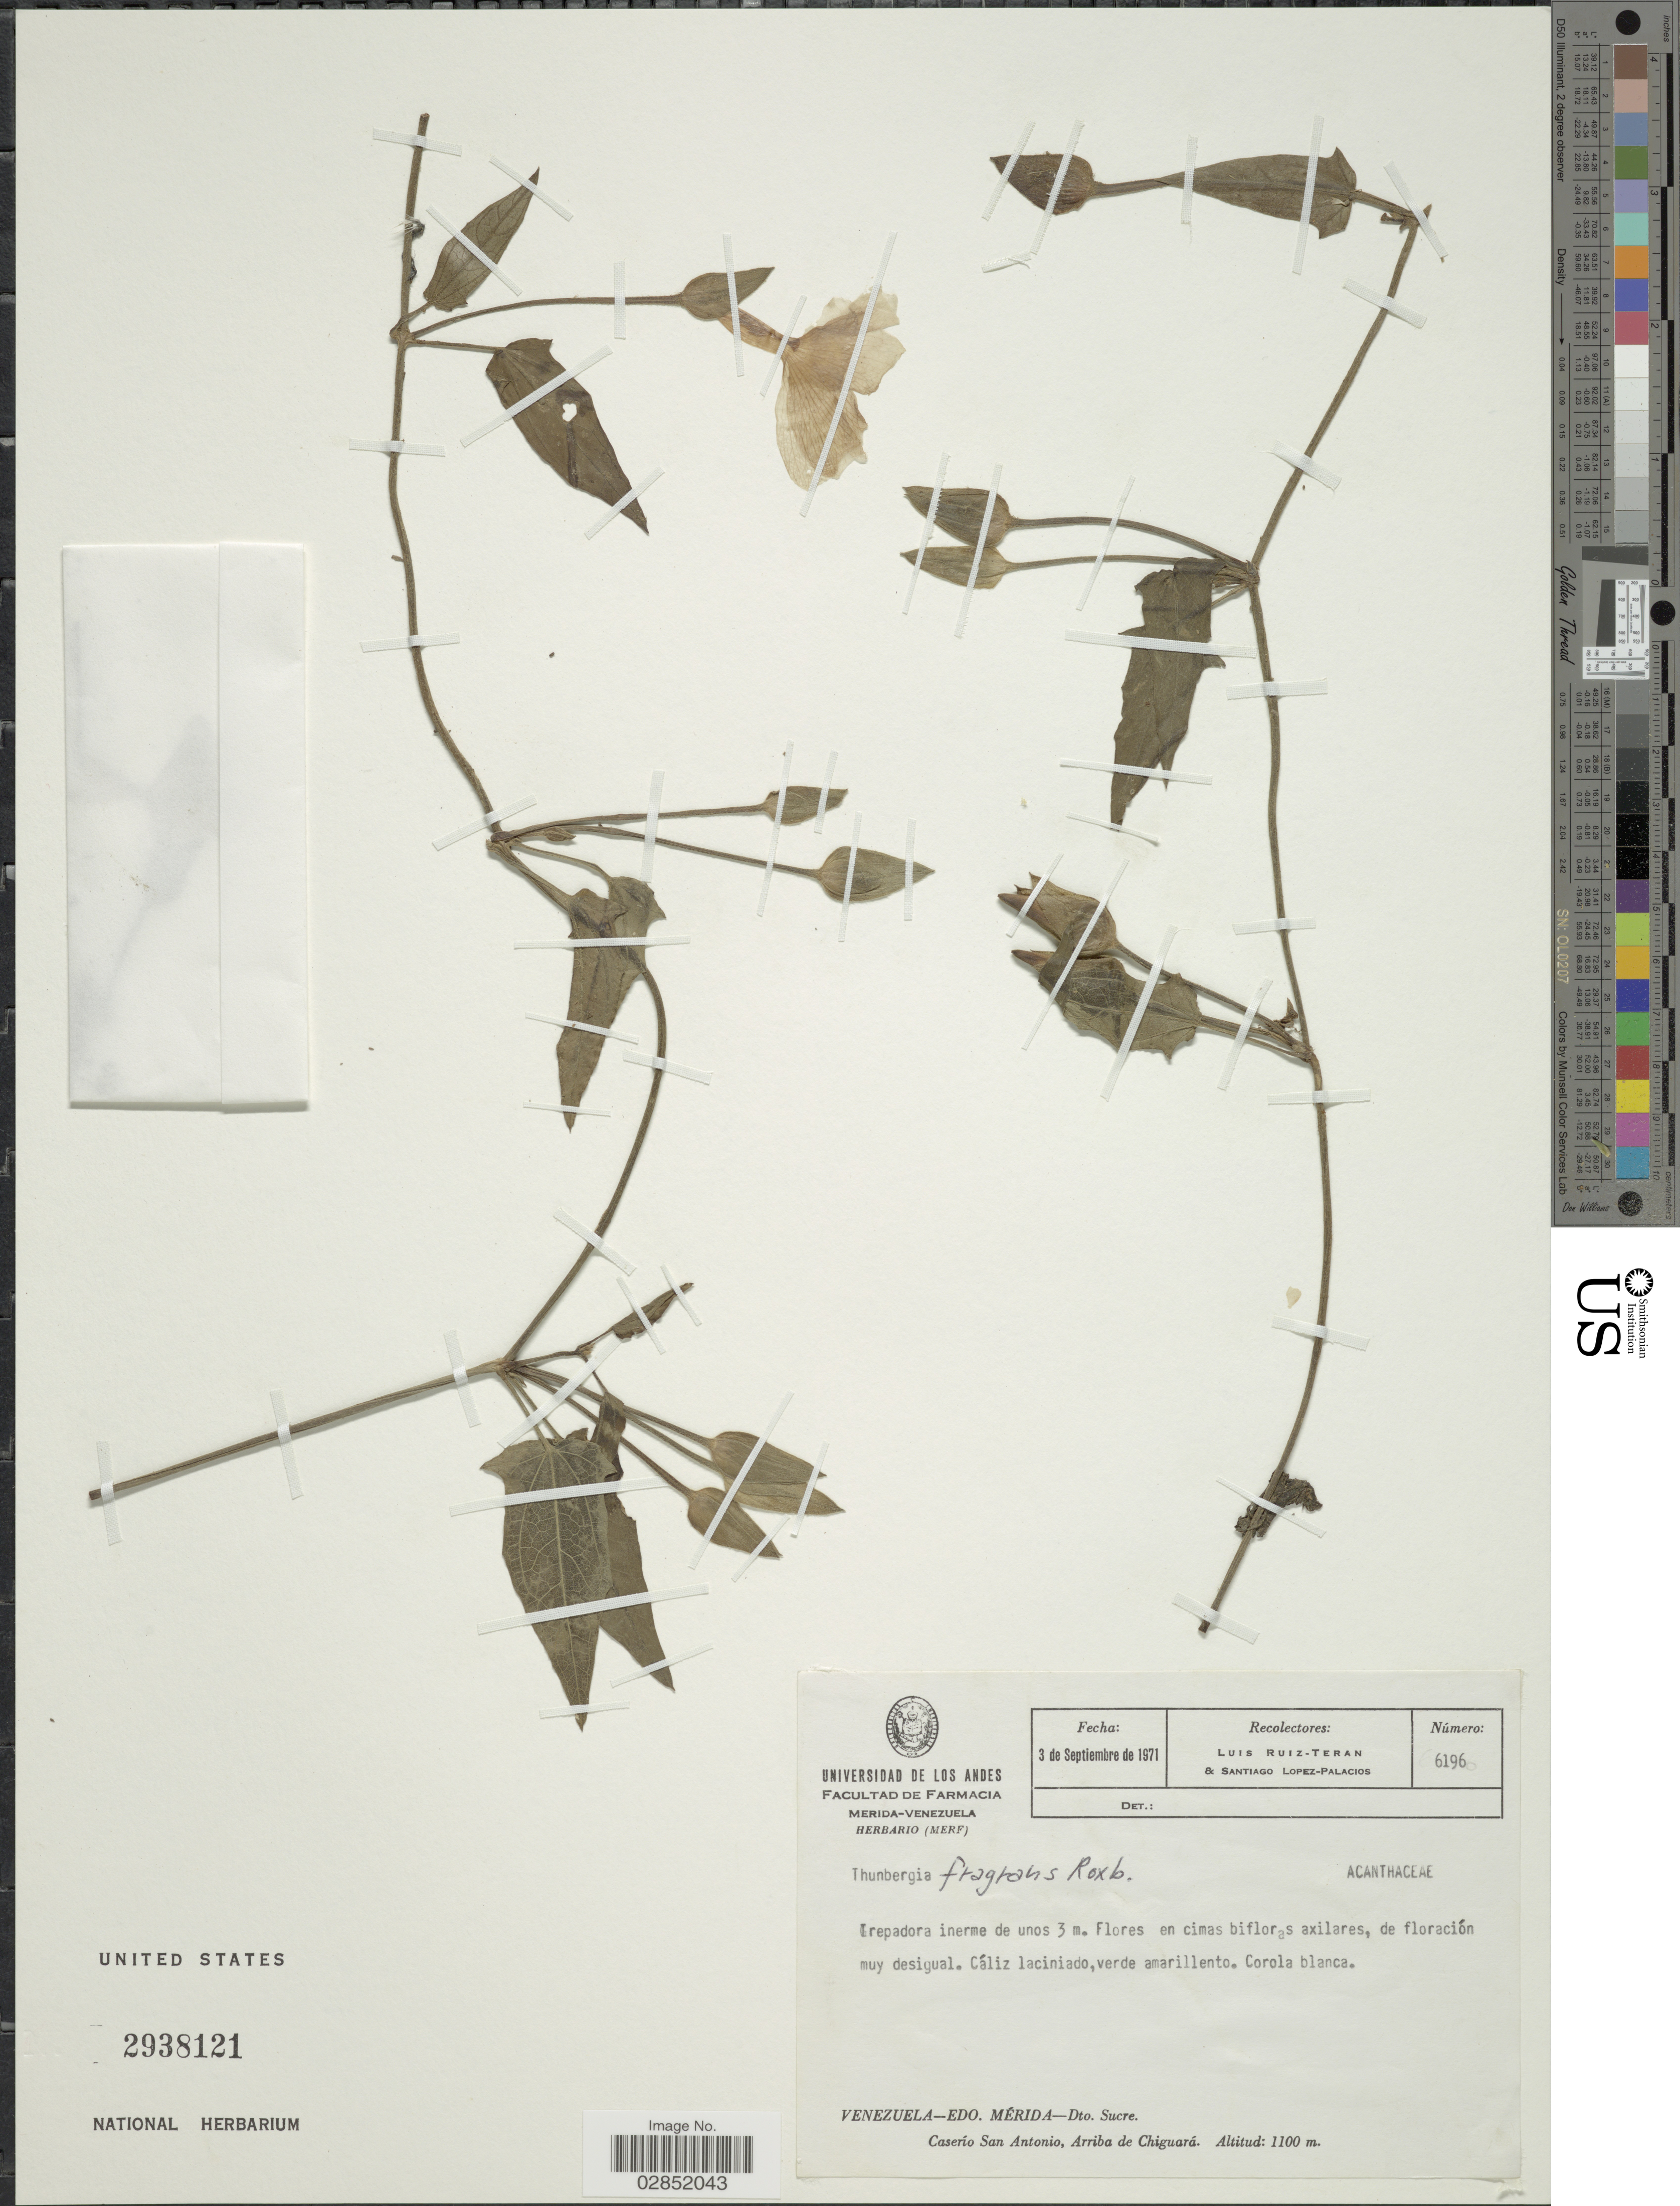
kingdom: Plantae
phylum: Tracheophyta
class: Magnoliopsida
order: Lamiales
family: Acanthaceae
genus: Thunbergia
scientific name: Thunbergia fragrans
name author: Roxb.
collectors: L. E. Ruíz-Terán & S. López-Palacios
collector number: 6196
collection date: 1971-09-03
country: Venezuela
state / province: Mérida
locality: Dto. Sucre. Caserío San Antonio, Arriba de Chiguará.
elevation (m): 1100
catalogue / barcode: US 2938121